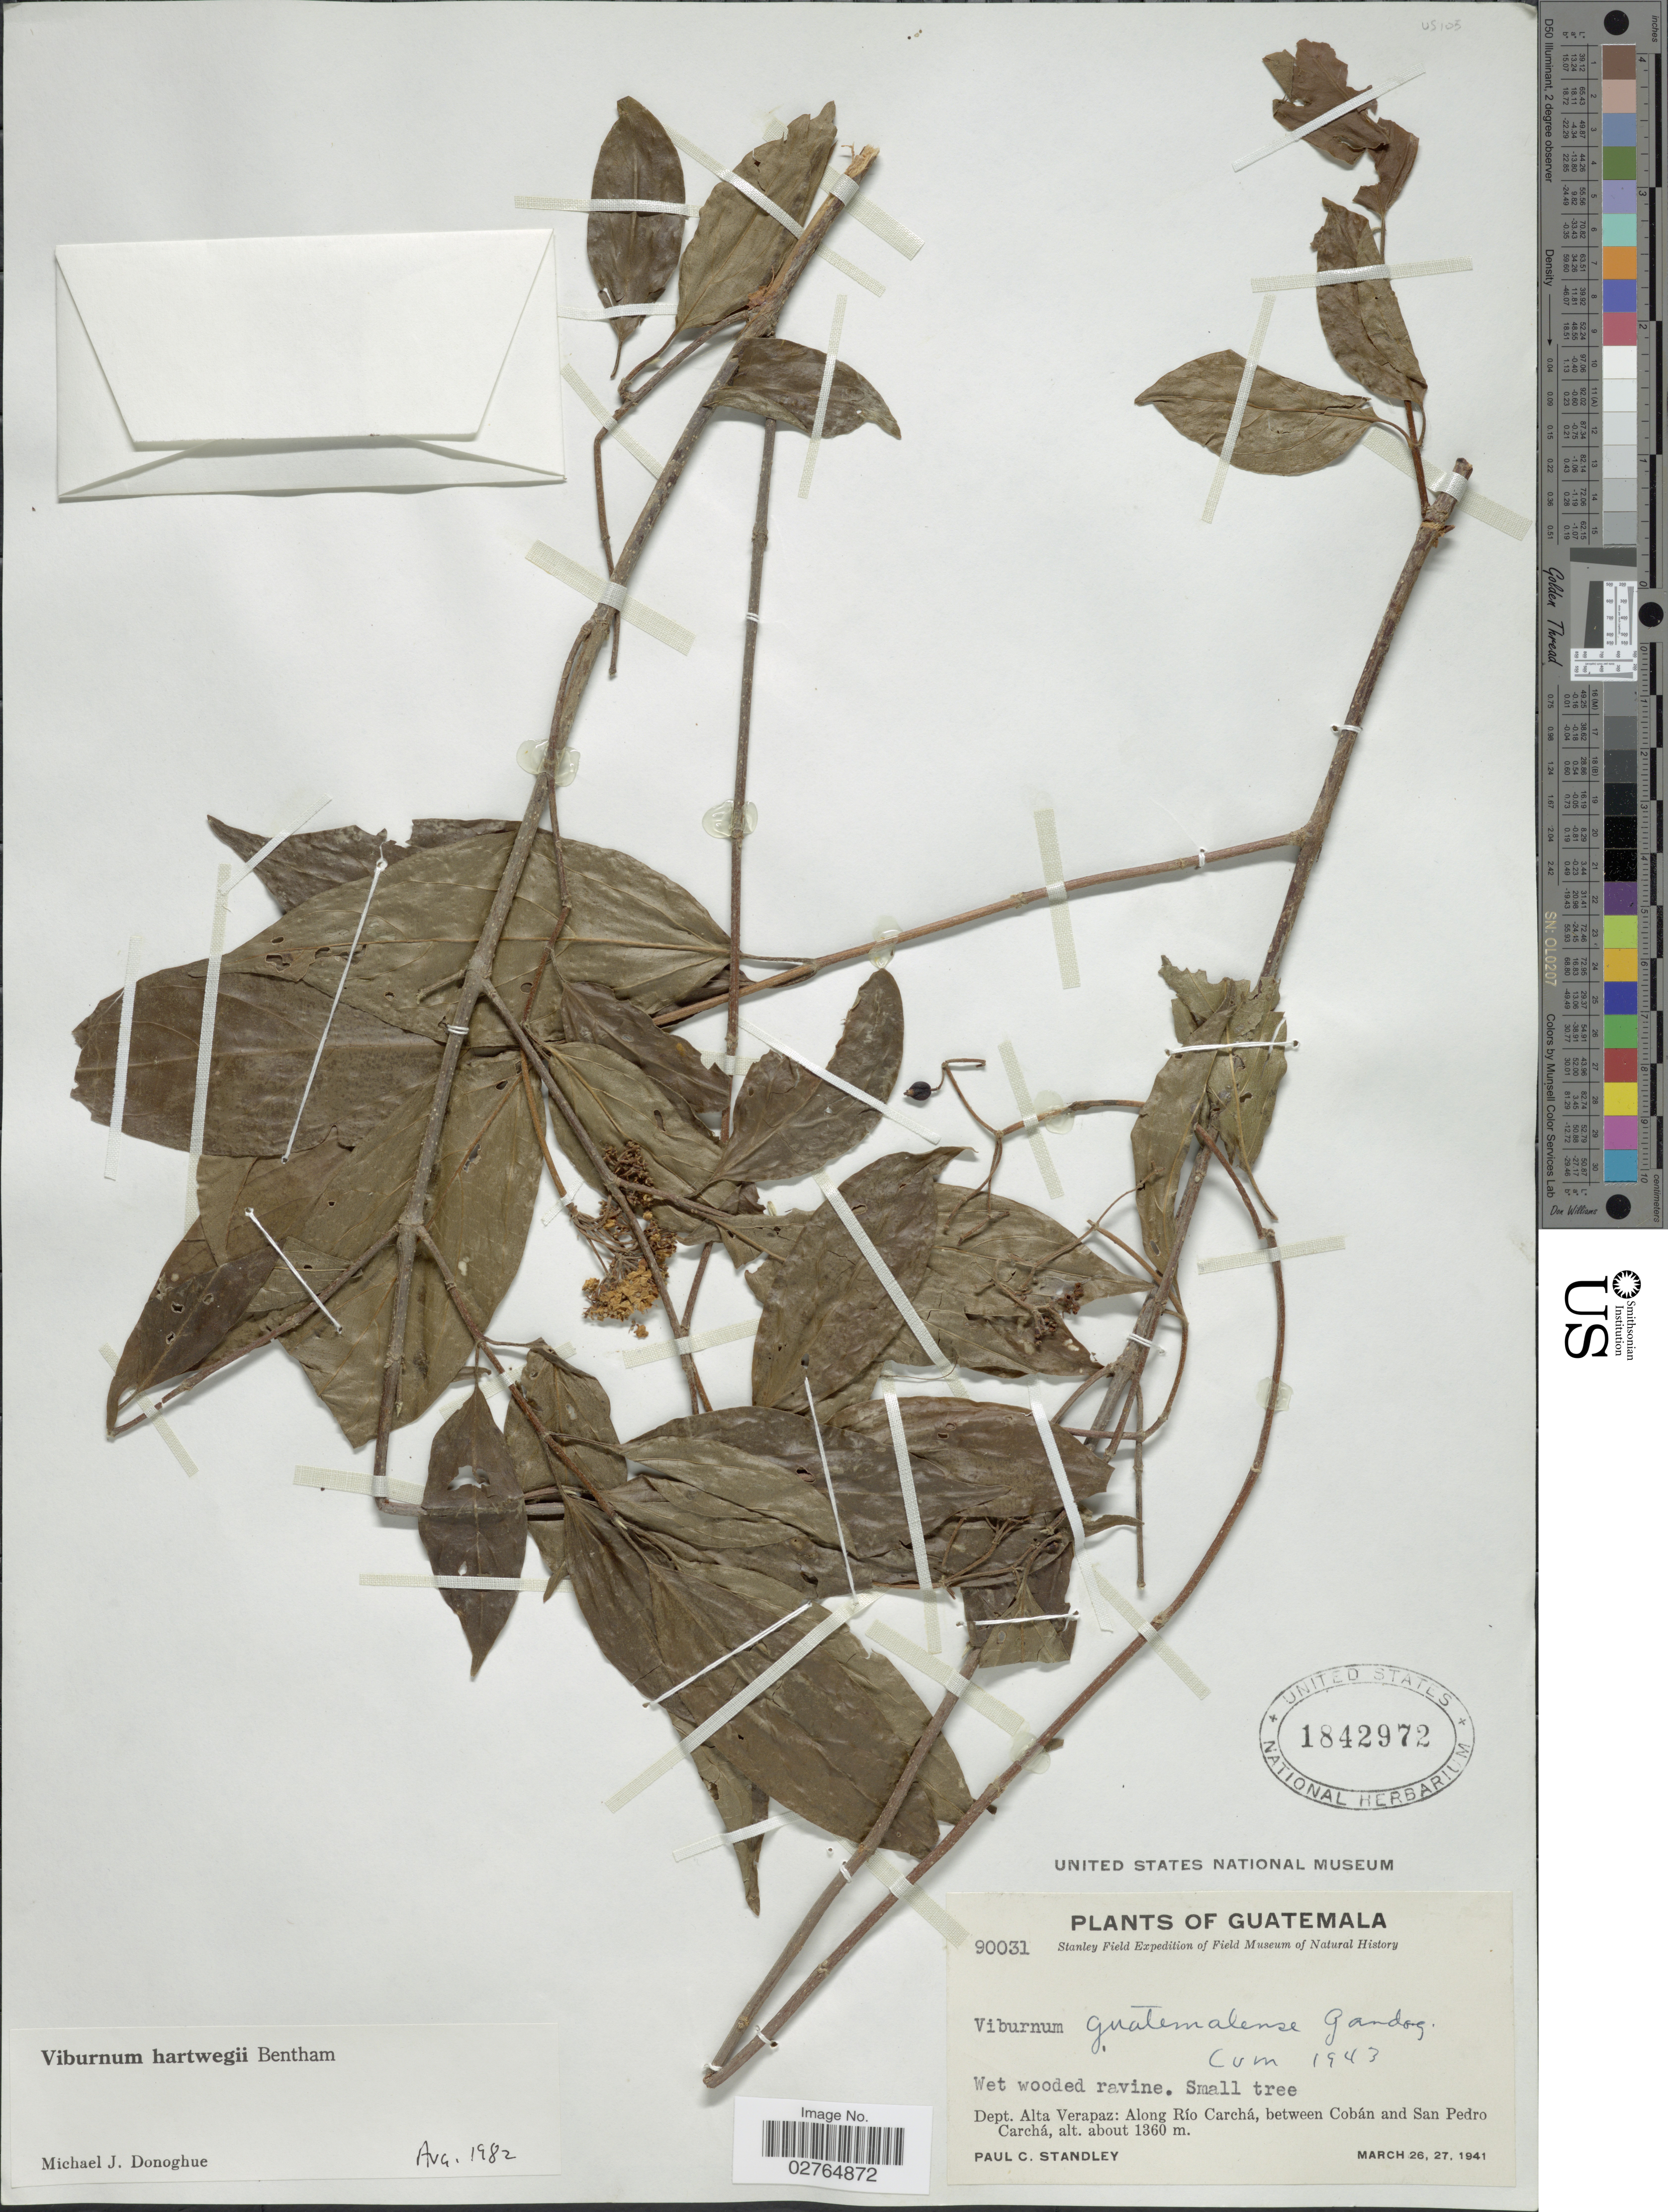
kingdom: Plantae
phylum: Tracheophyta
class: Magnoliopsida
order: Dipsacales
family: Viburnaceae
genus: Viburnum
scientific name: Viburnum hartwegii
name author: Benth.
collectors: P. C. Standley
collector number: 90031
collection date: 1941-03-26/1941-03-27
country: Guatemala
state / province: Alta Verapaz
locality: Dept. Alta Verapaz: Along Río Carchá, between Cobán and San Pedro Carchá.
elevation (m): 1360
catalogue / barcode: US 1842972